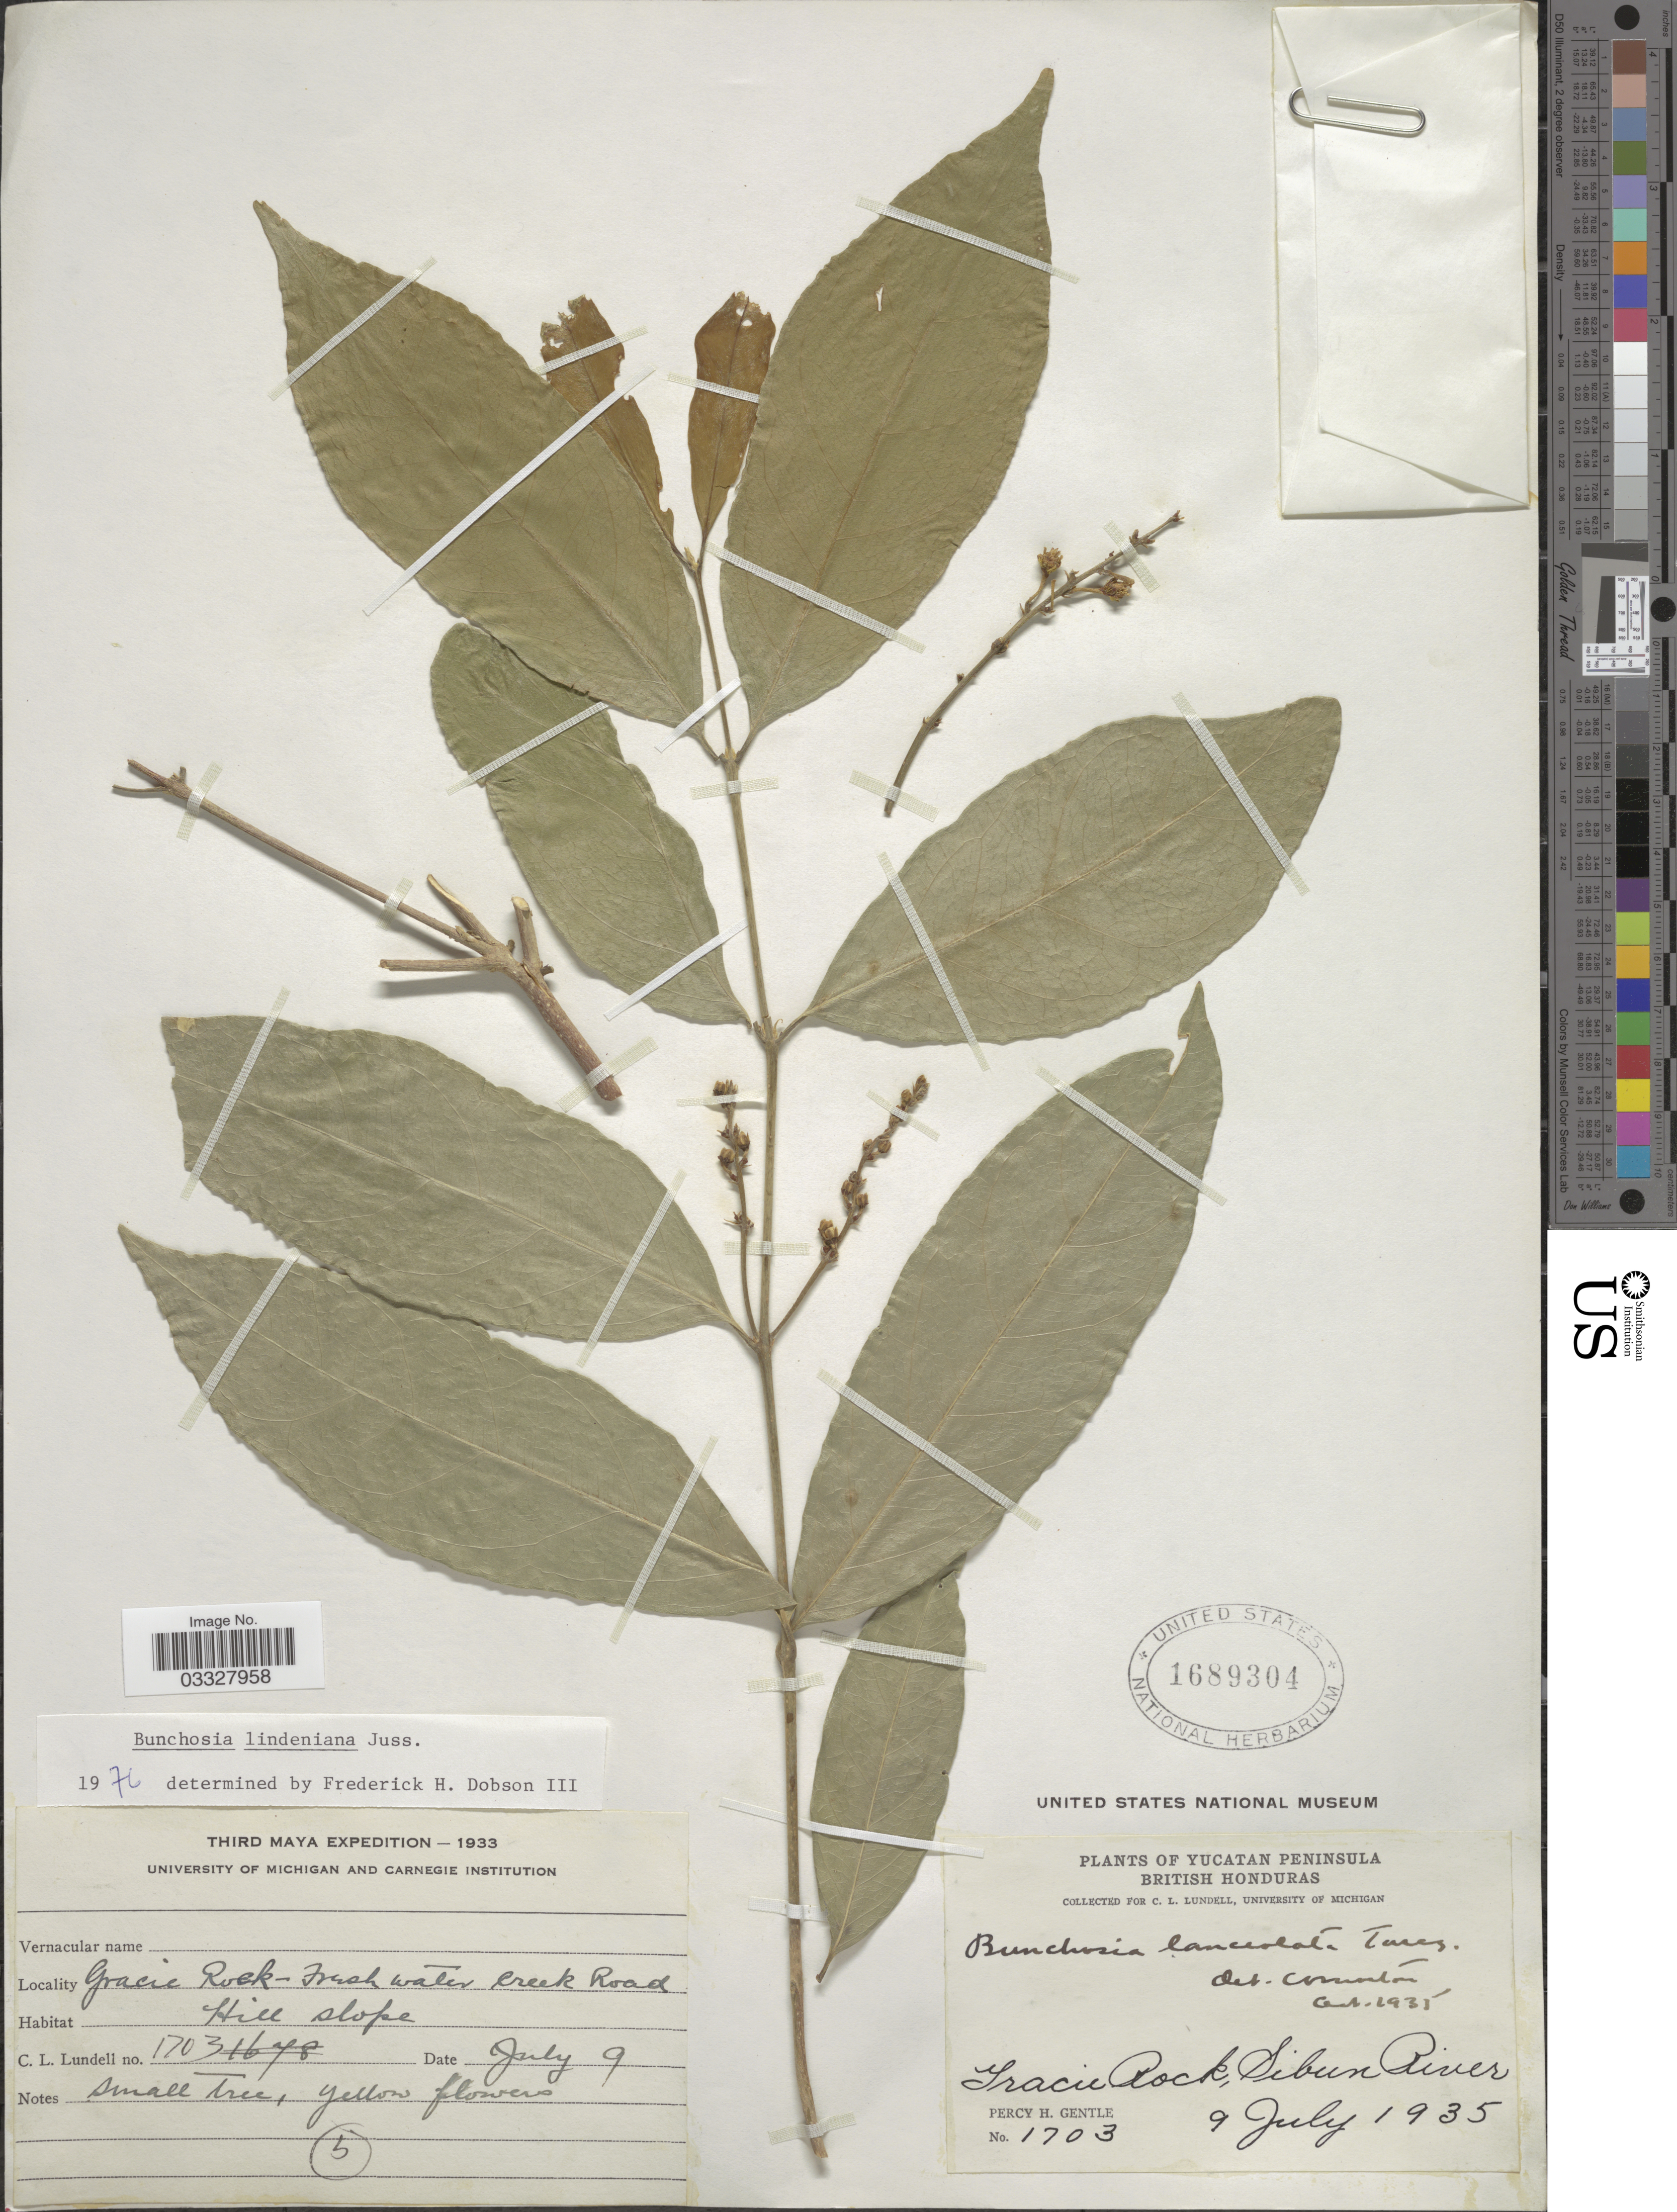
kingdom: Plantae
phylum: Tracheophyta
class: Magnoliopsida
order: Malpighiales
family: Malpighiaceae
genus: Bunchosia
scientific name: Bunchosia lindeniana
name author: A. Juss.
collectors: P. H. Gentle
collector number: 1703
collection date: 1935-07-09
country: Belize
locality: Yucatan Peninsula. British Honduras. Gracie Rock, Sibun River.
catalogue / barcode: US 1689304